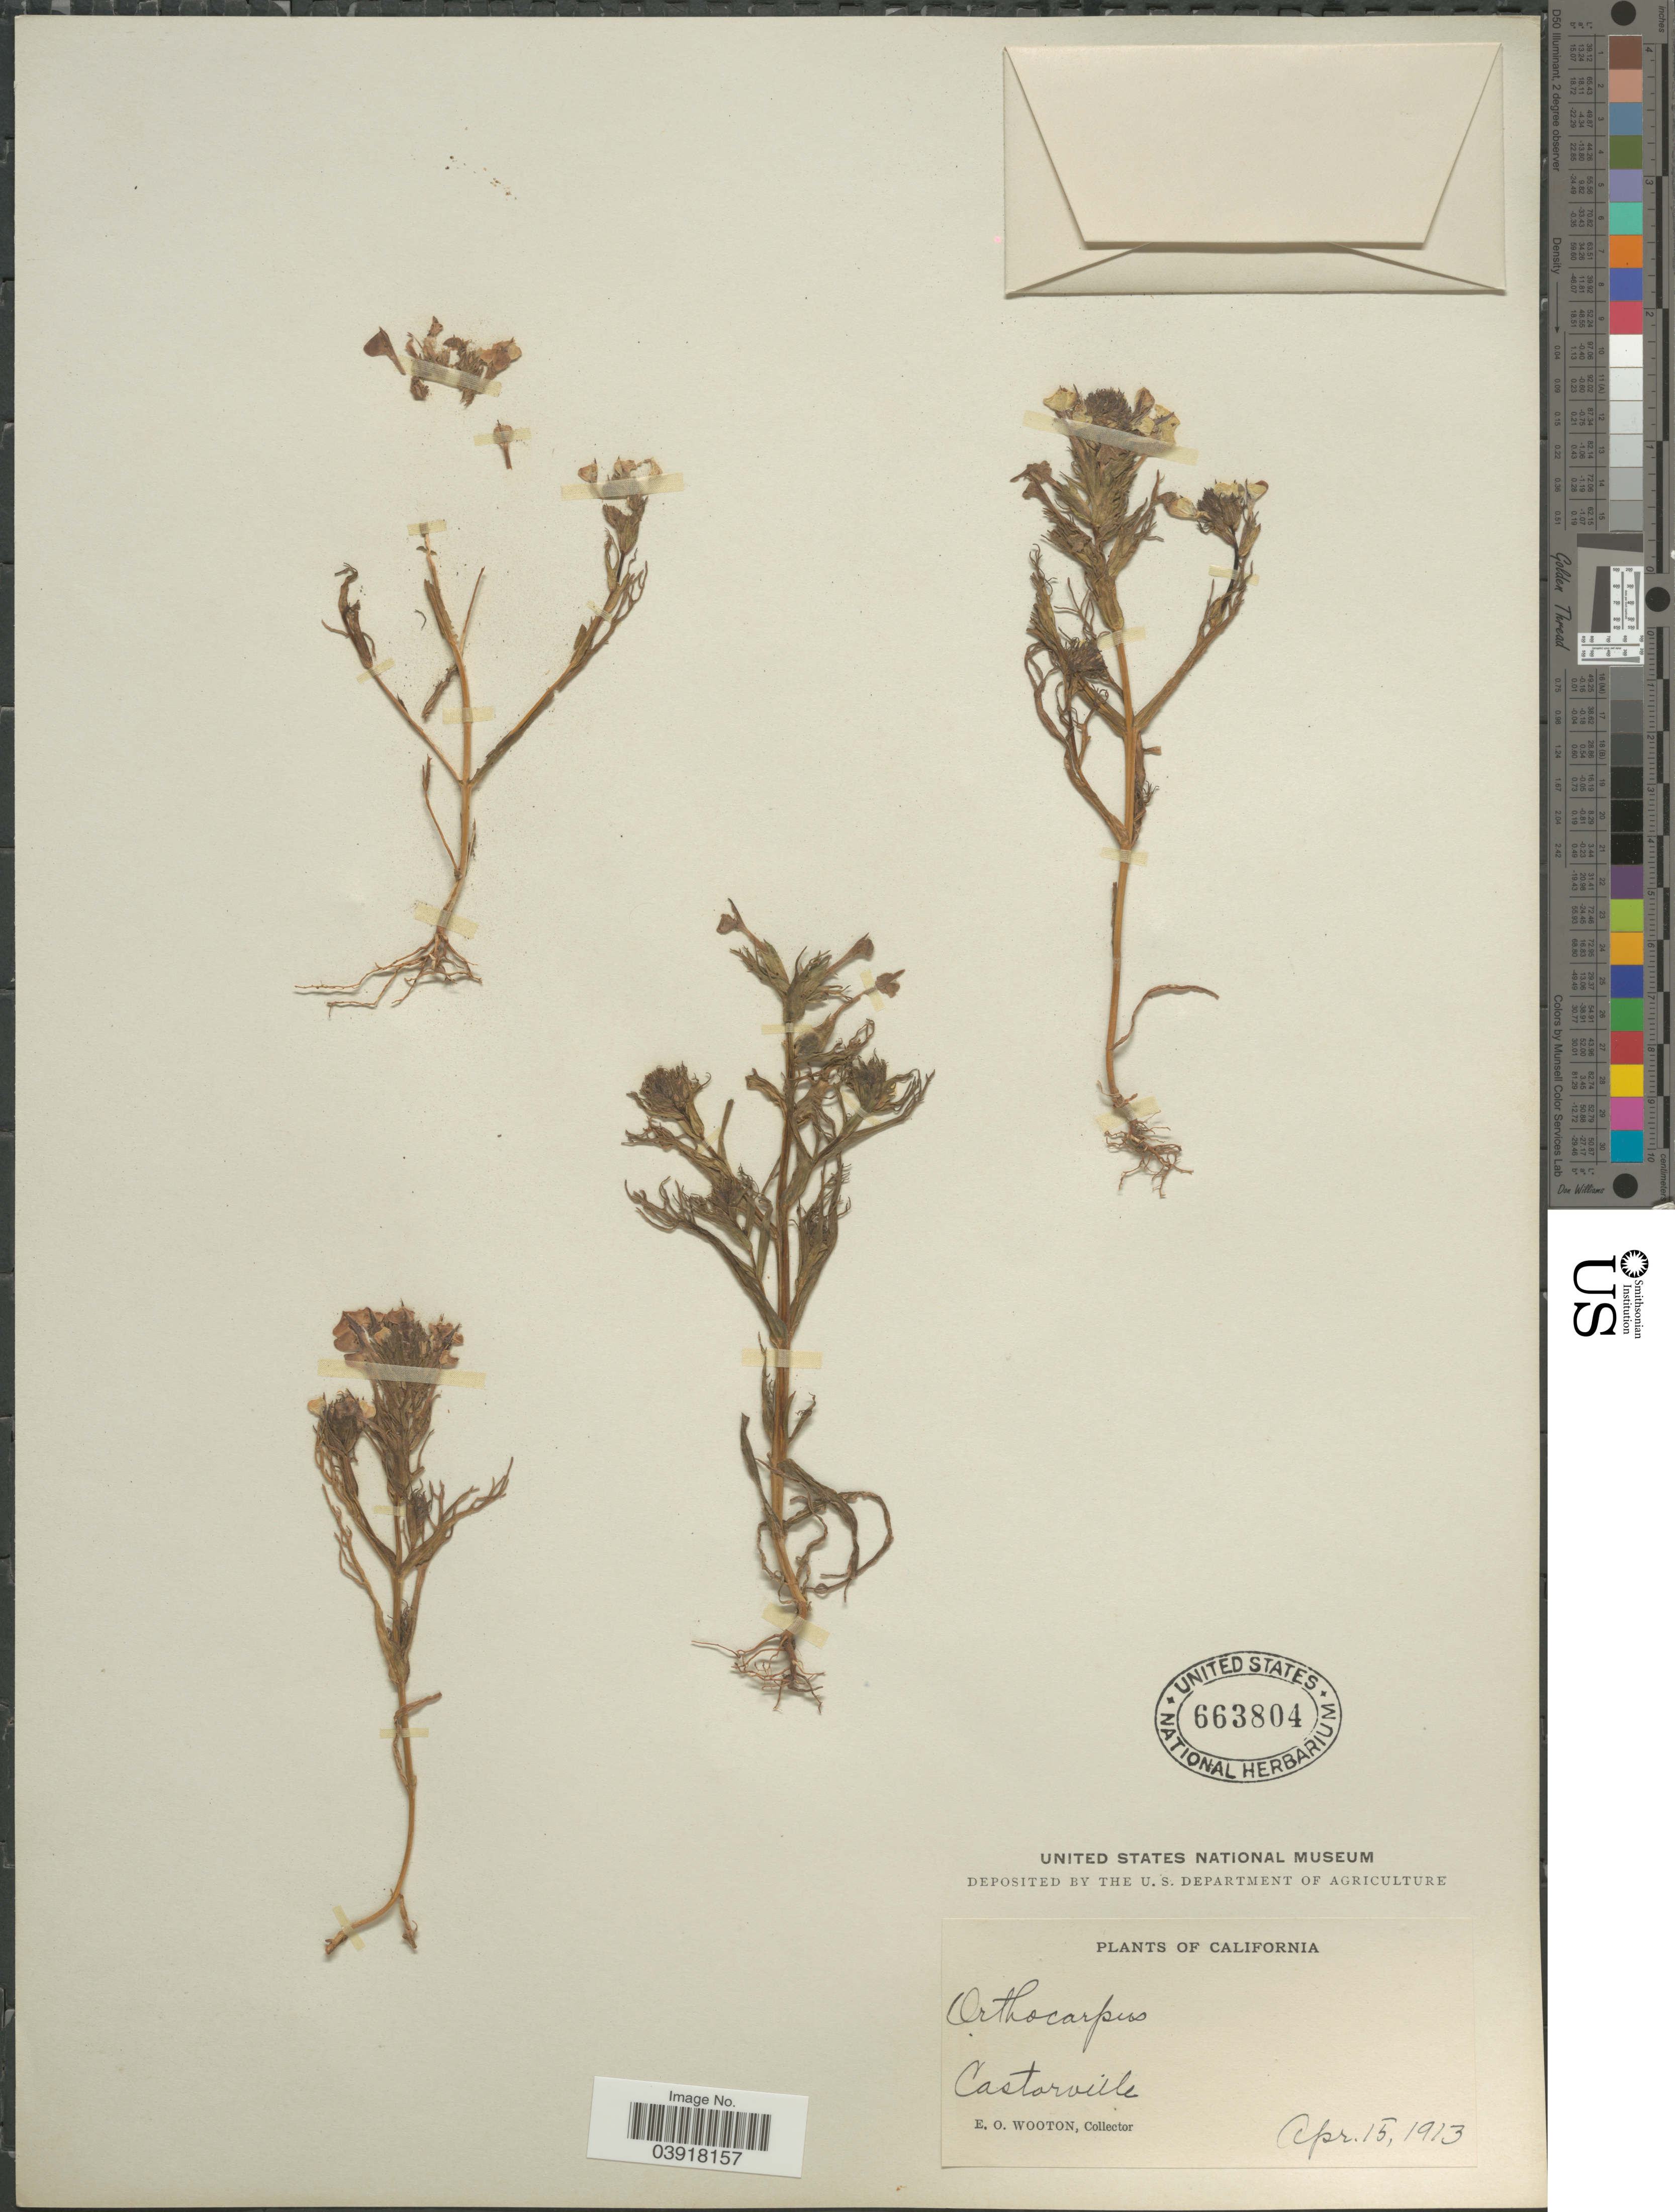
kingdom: Plantae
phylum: Tracheophyta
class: Magnoliopsida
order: Lamiales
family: Orobanchaceae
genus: Orthocarpus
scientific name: Orthocarpus sp.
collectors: E. O. Wooton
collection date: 1913-04-15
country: United States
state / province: California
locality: Castorville.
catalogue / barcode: US 663804